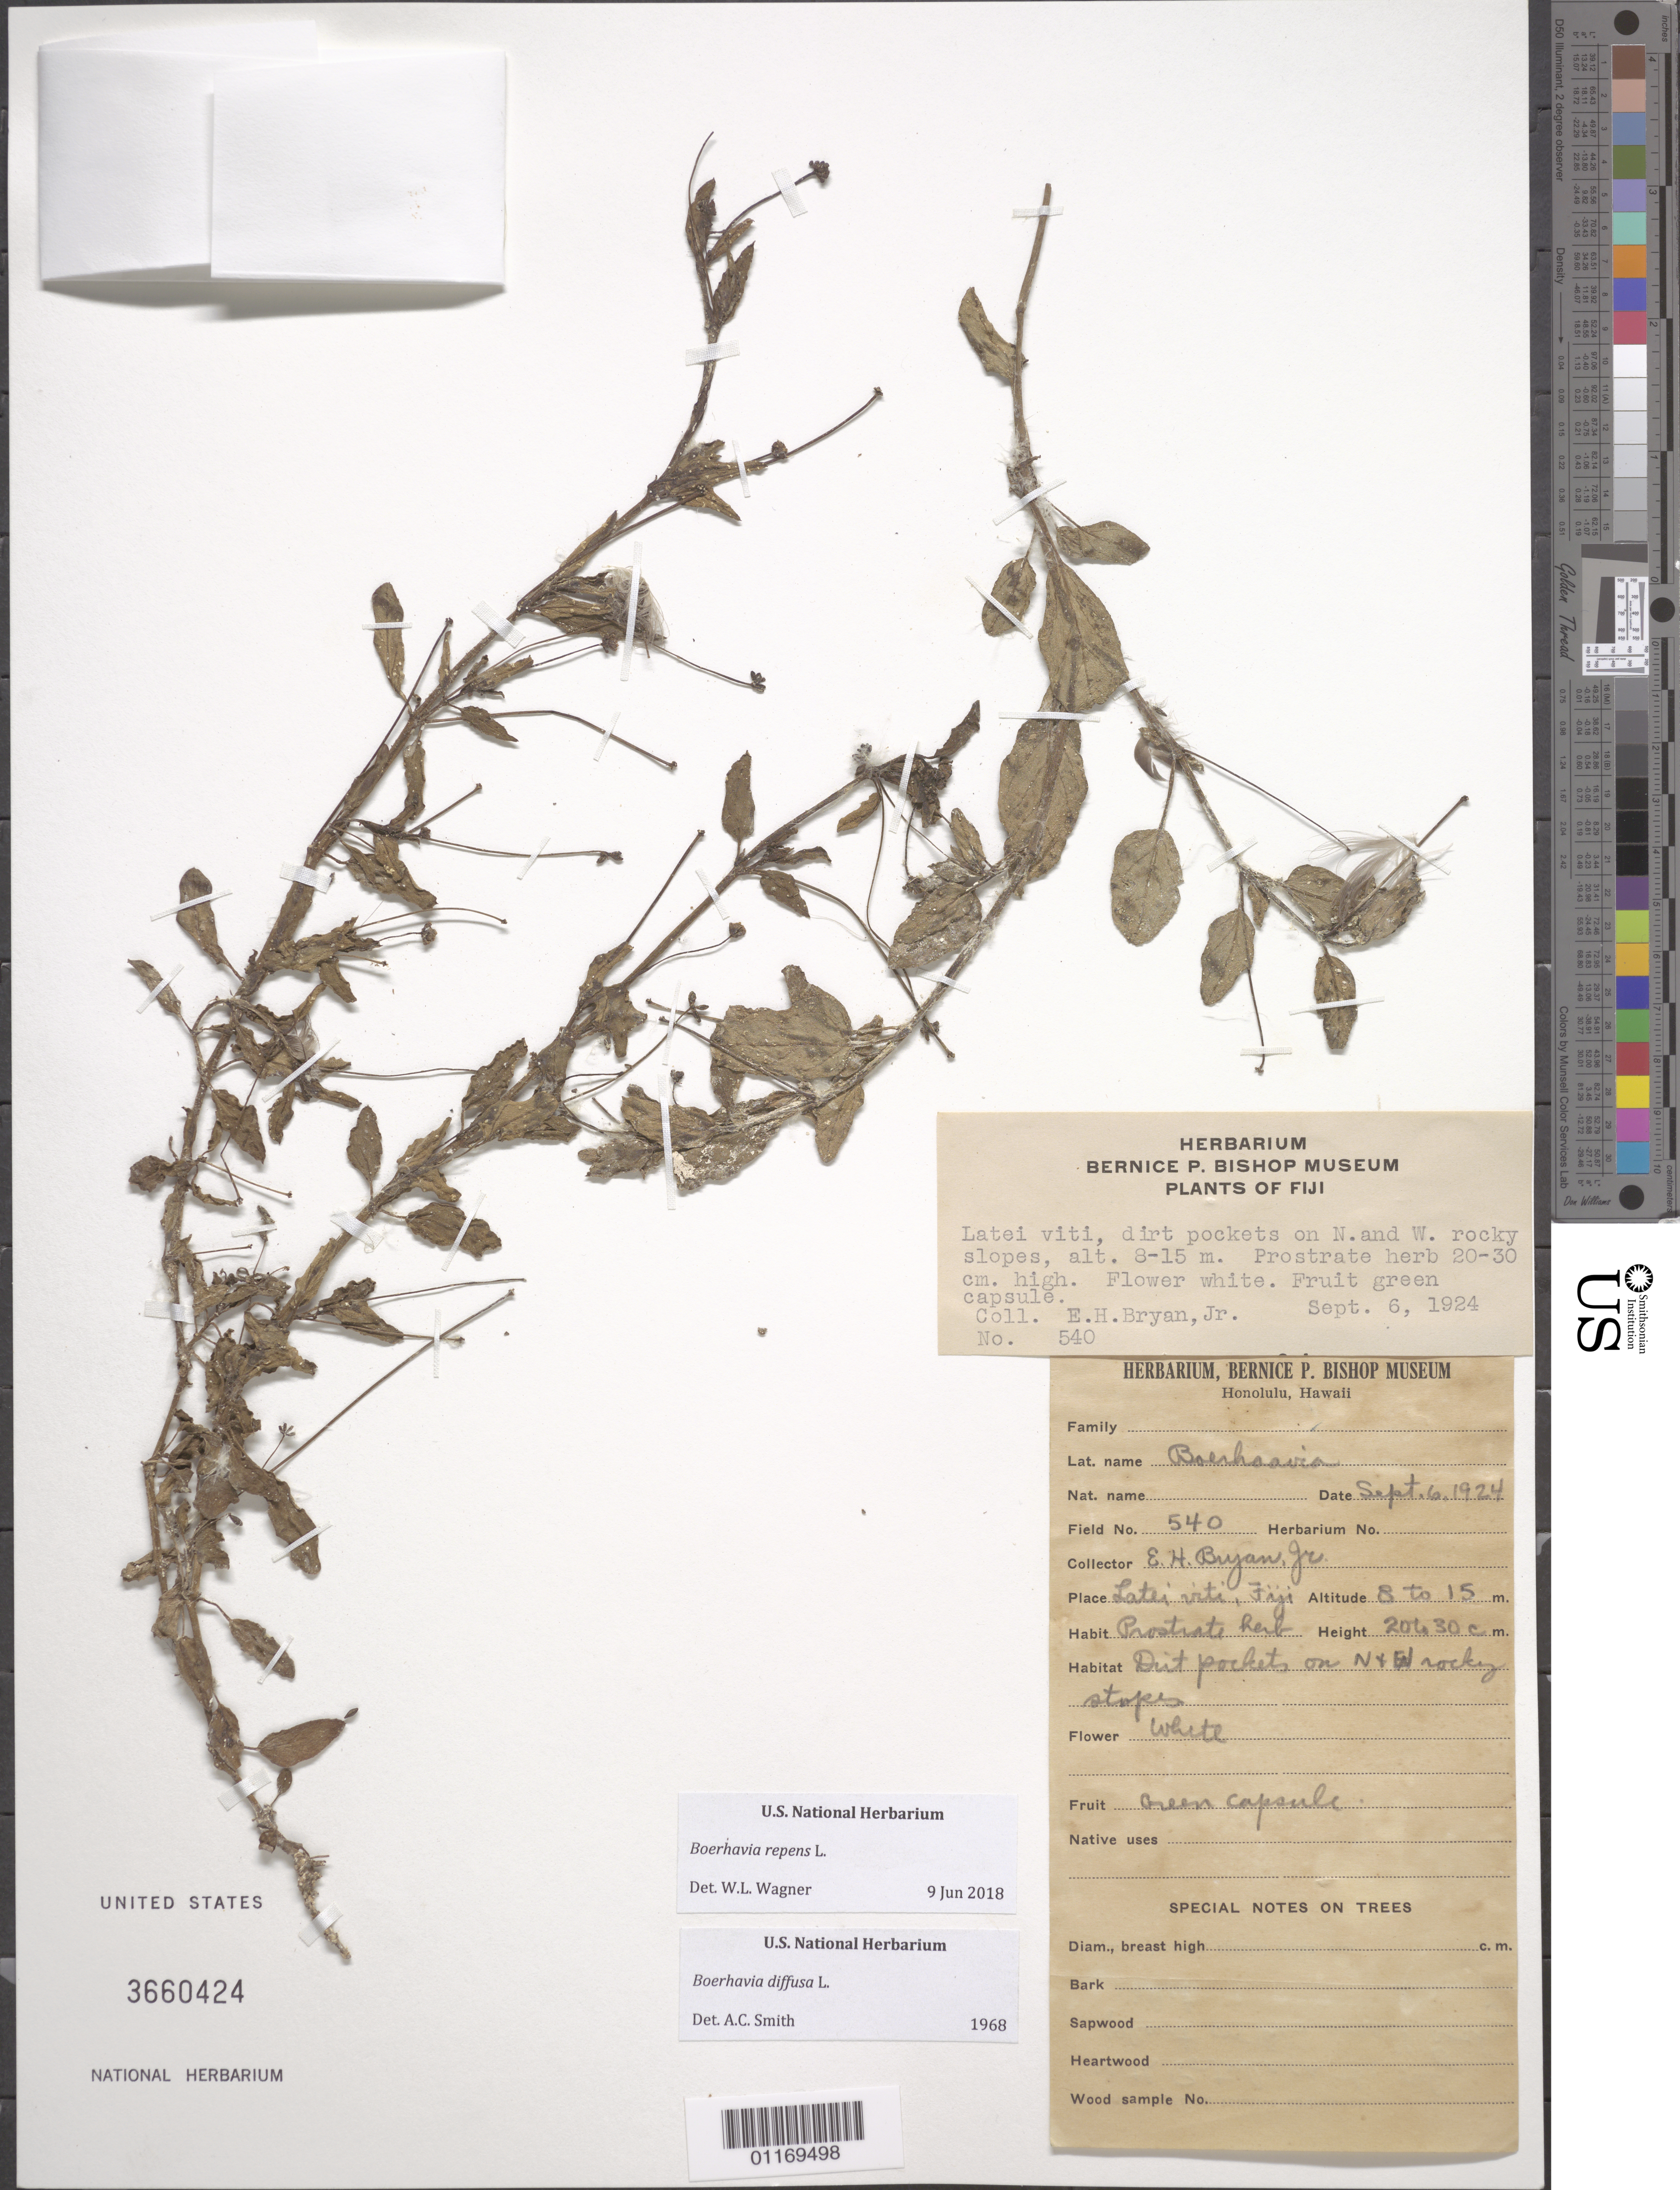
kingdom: Plantae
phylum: Tracheophyta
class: Magnoliopsida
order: Caryophyllales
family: Nyctaginaceae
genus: Boerhavia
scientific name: Boerhavia repens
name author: L.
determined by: Wagner, W. L., (BOT), Smithsonian Institution - National Museum of Natural History (UNITED STATES)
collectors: E. Bryan Jr.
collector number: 540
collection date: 1924-09-06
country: Fiji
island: Late-i Viti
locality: Dirt pockets on N and W rocky slopes.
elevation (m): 8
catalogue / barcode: US 3660424